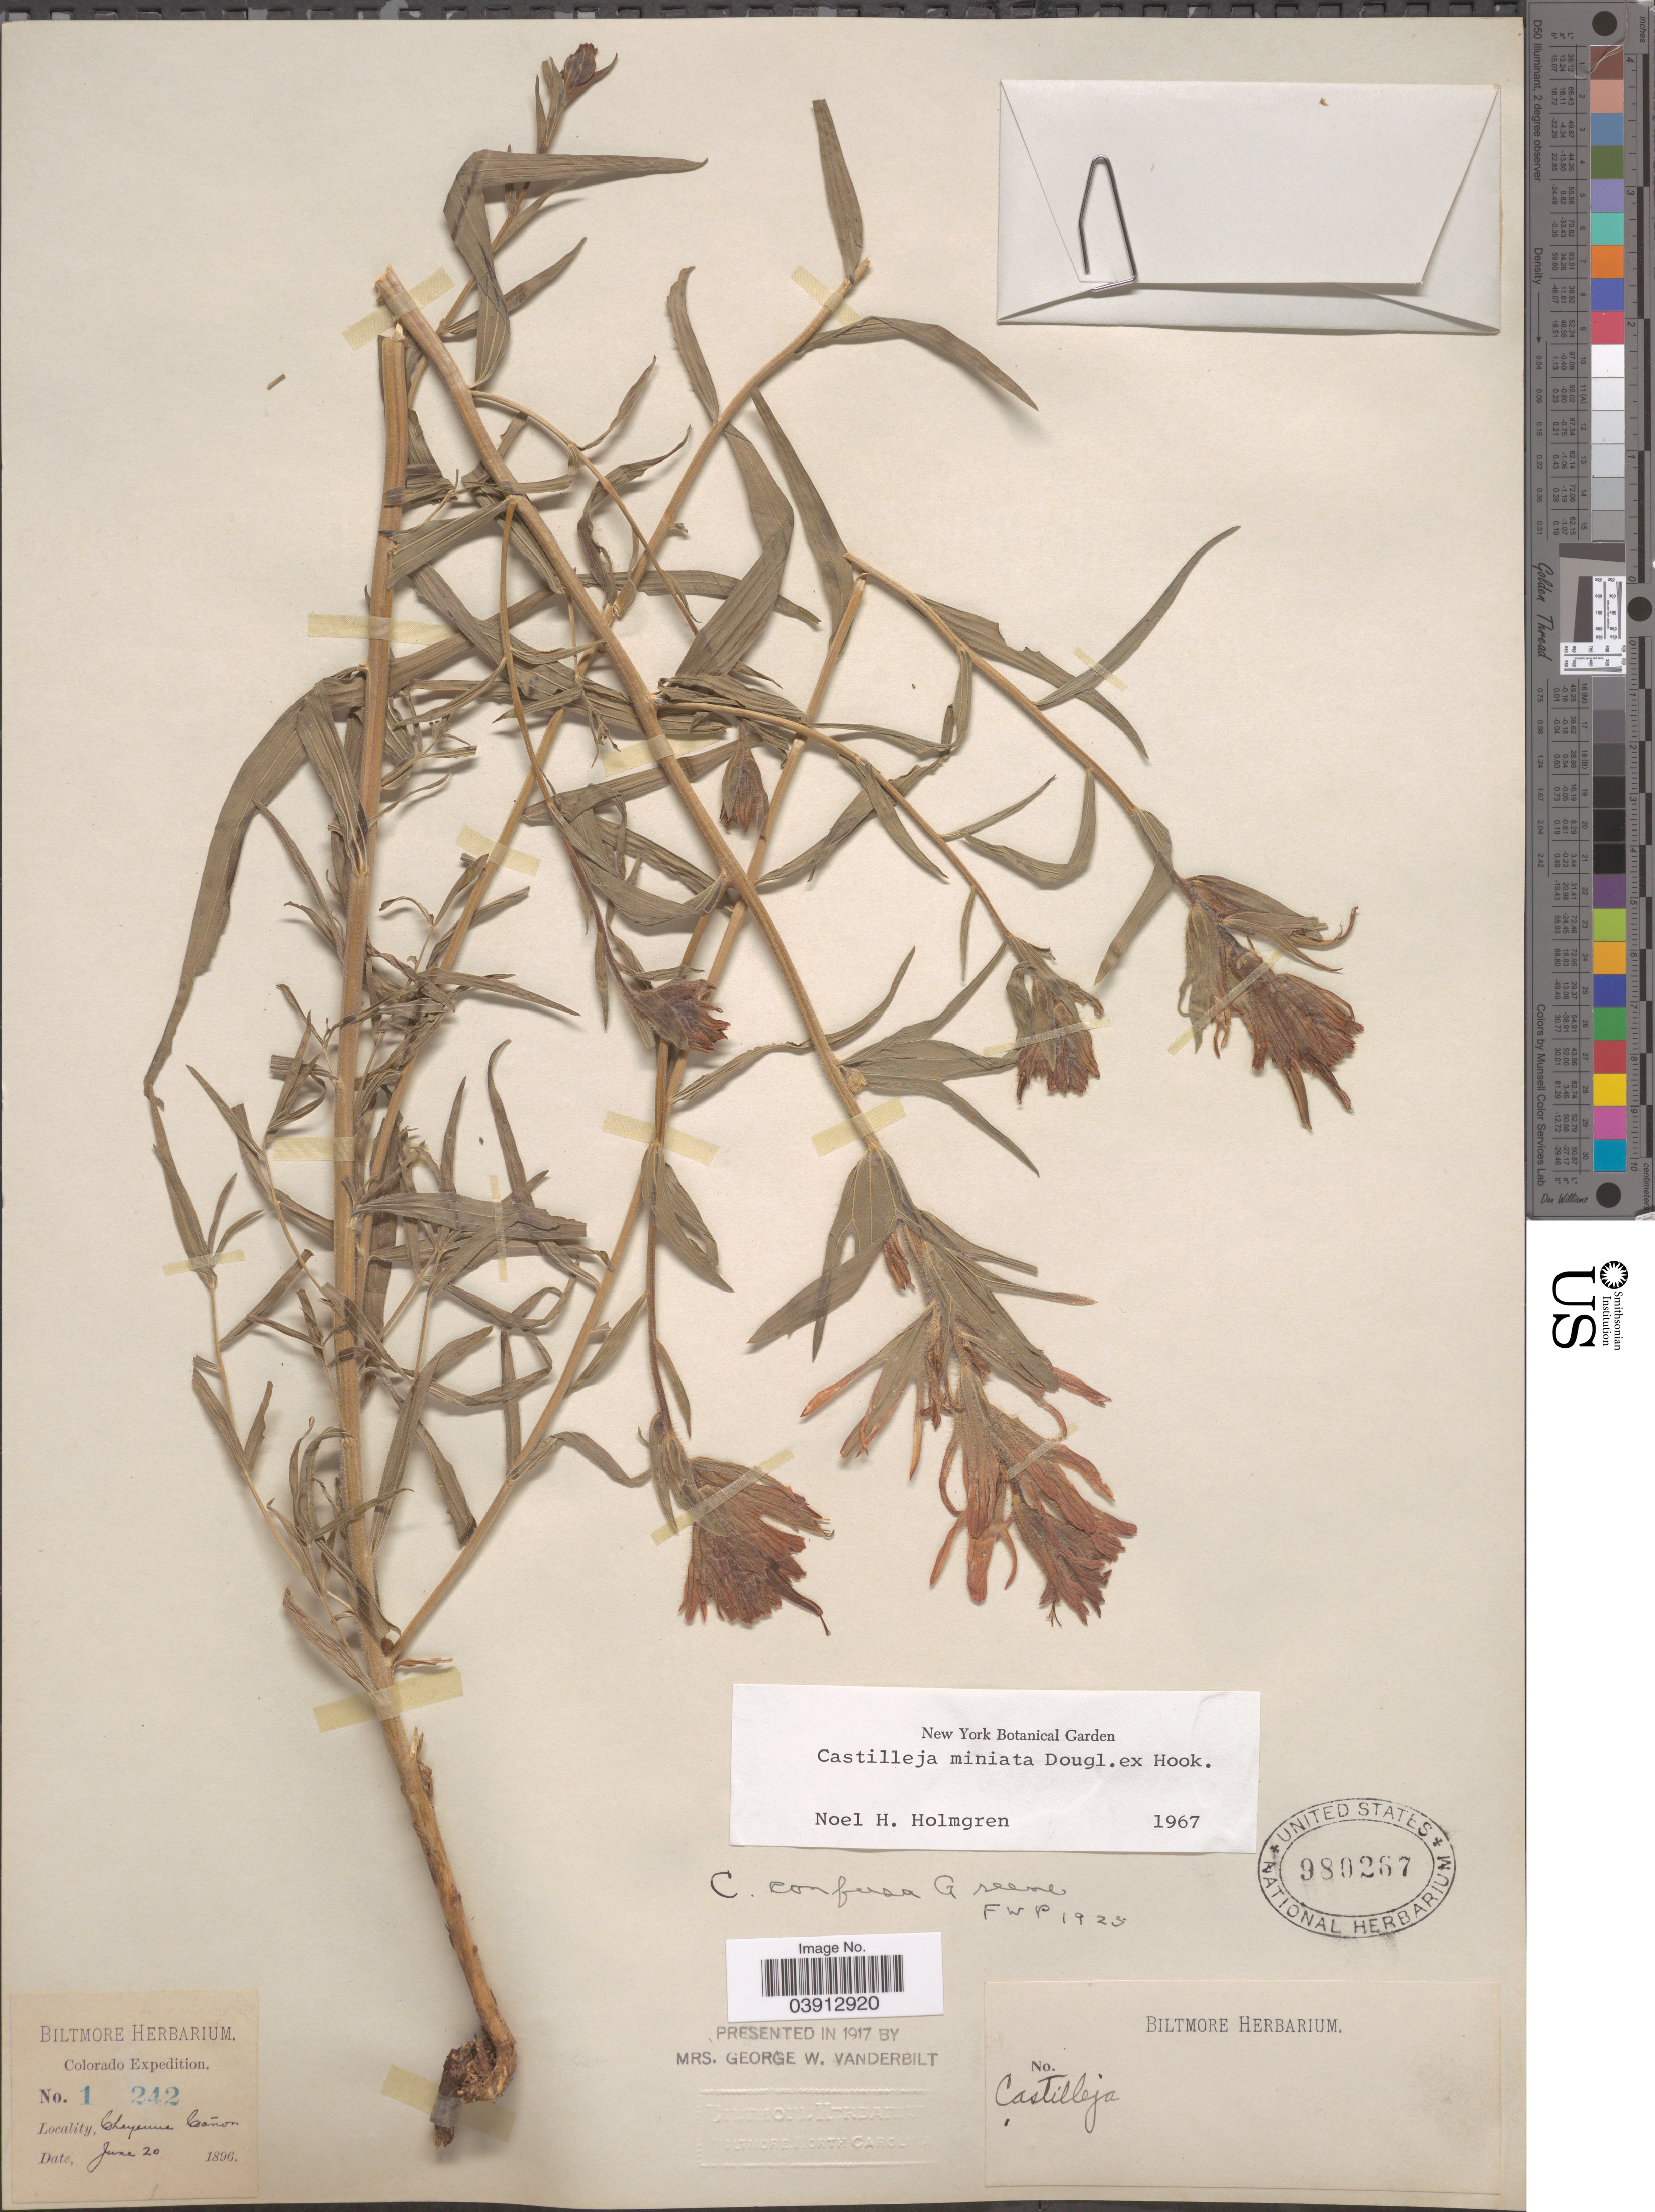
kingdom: Plantae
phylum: Tracheophyta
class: Magnoliopsida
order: Lamiales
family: Orobanchaceae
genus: Castilleja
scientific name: Castilleja miniata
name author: Douglas ex Hook.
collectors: ex herb. Biltmore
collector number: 1242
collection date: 1896-06-20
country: United States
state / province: Colorado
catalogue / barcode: US 980267